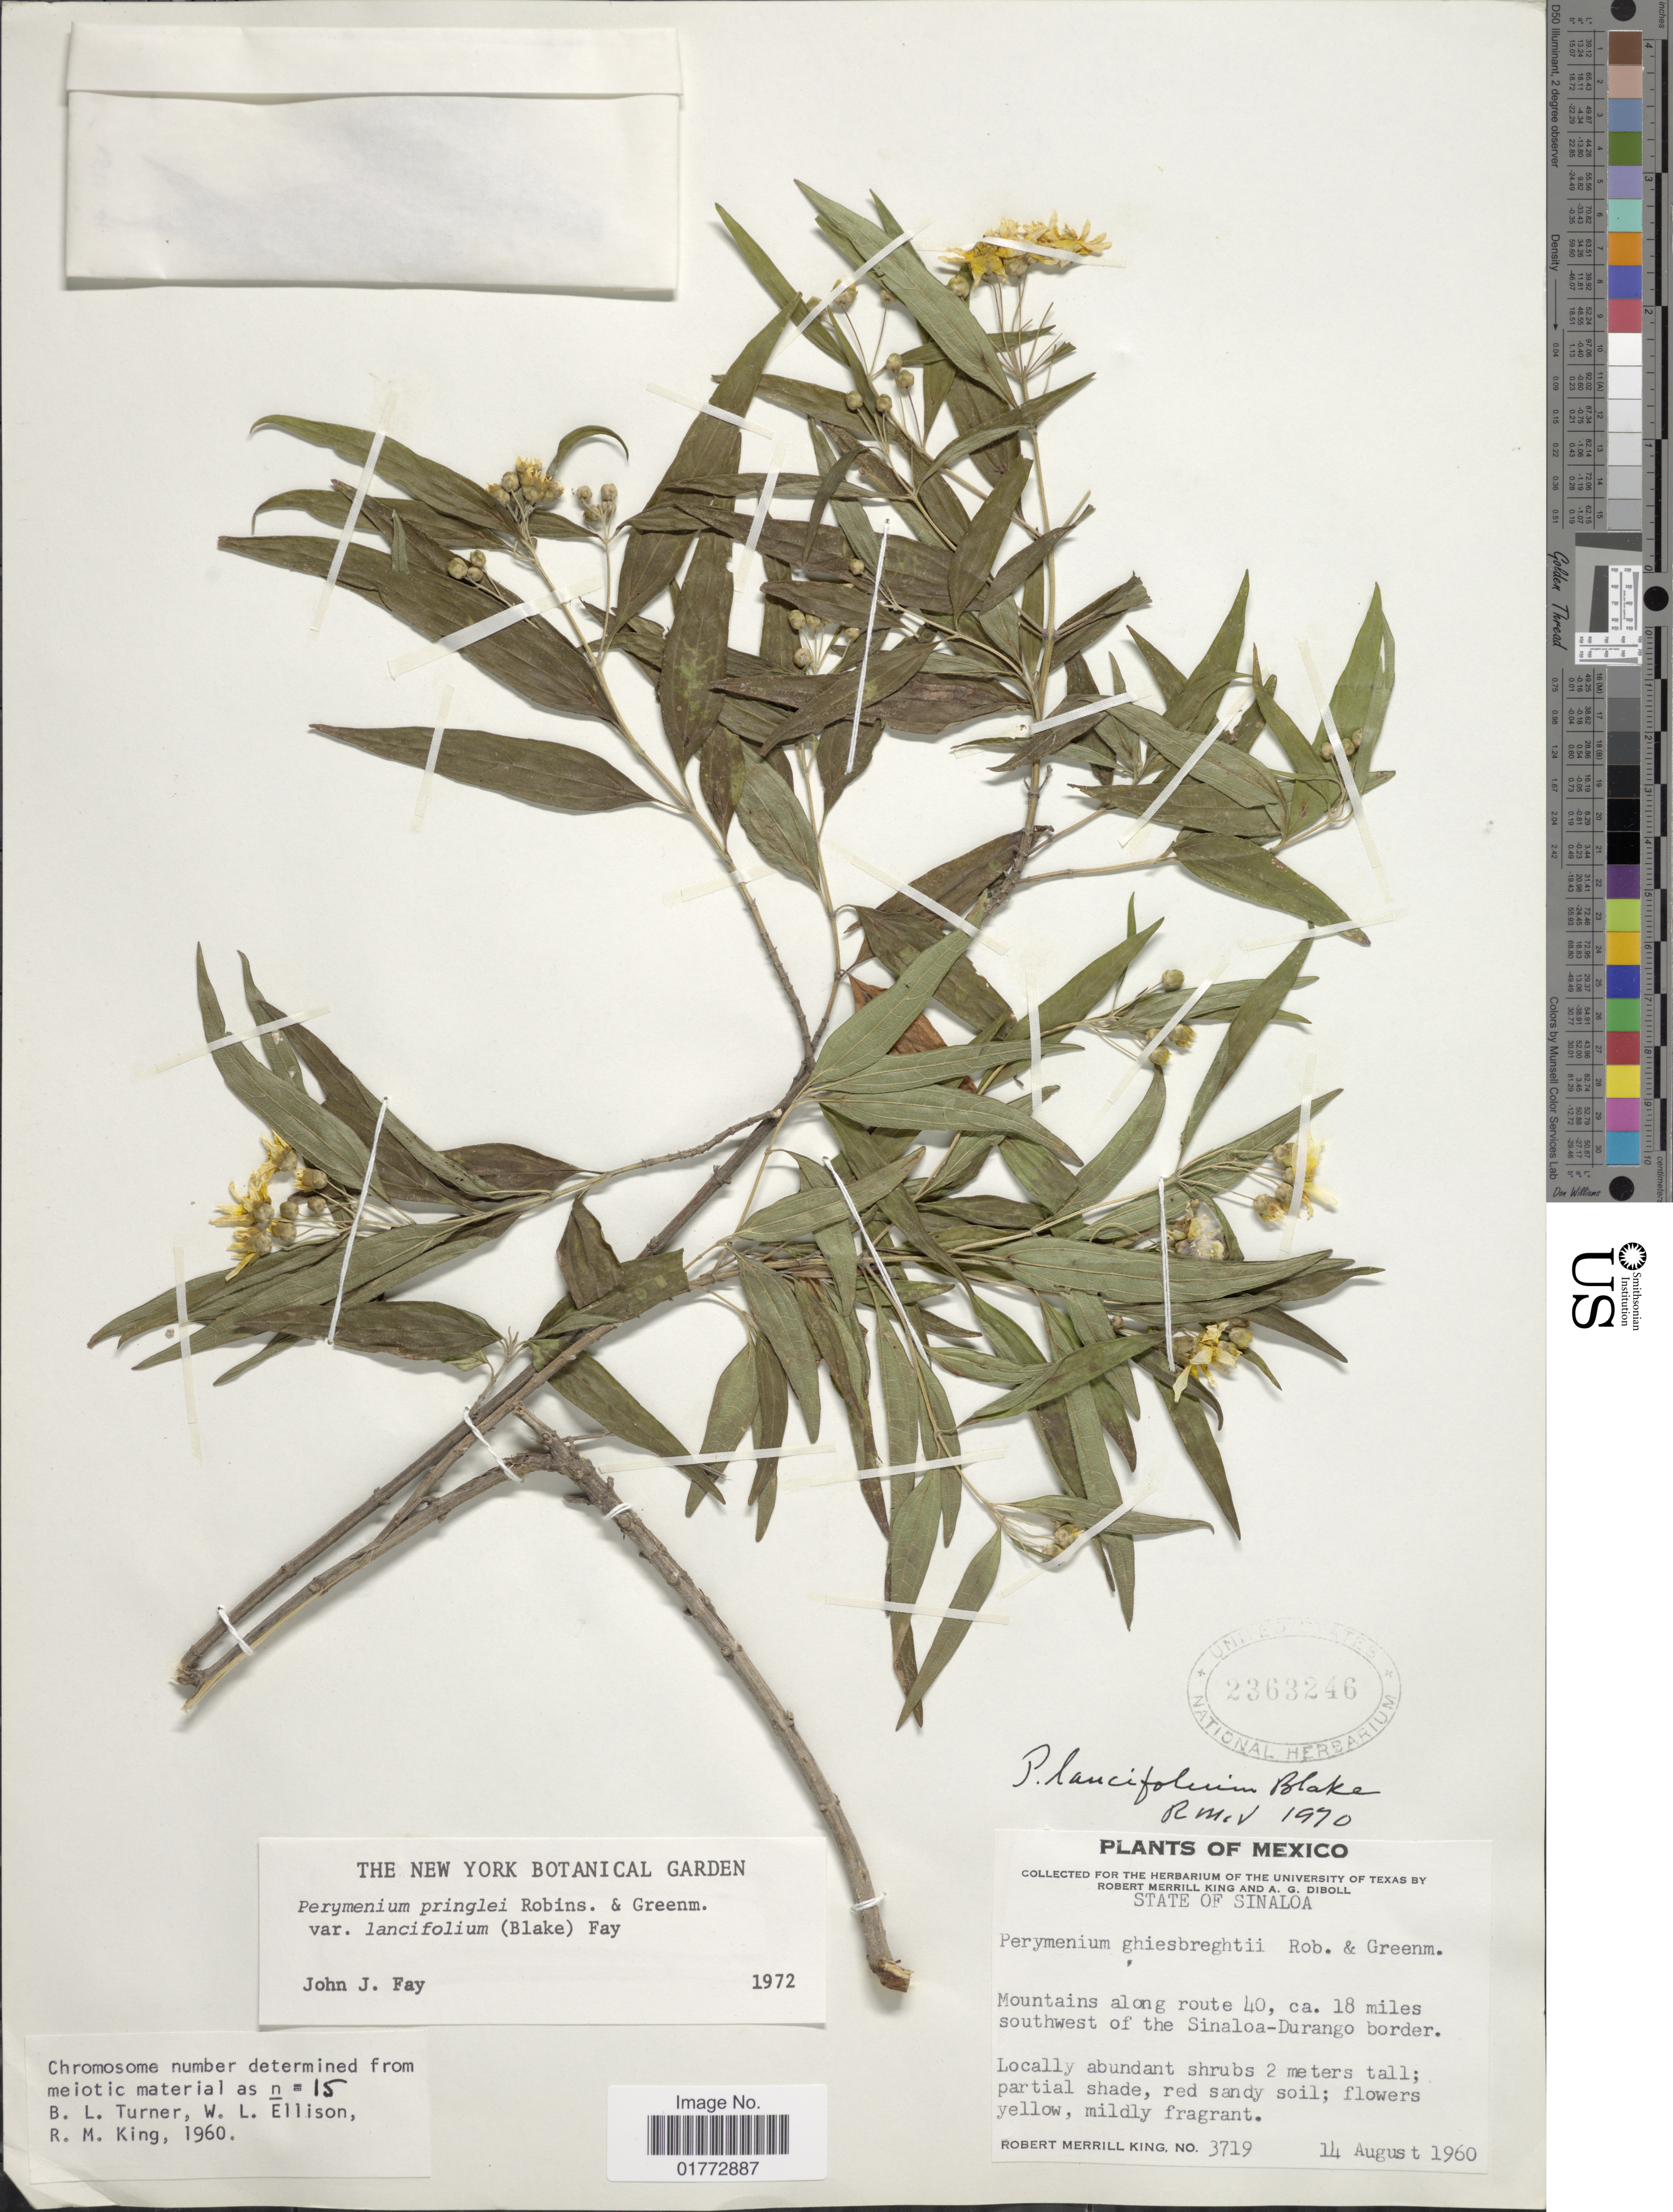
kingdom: Plantae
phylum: Tracheophyta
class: Magnoliopsida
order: Asterales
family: Asteraceae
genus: Perymenium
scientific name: Perymenium pringlei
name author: B.L. Rob. & Greenm.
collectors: R. M. King & A. Diboll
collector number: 3719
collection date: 1960-08-14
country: Mexico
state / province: Sinaloa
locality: Mountains along route 40, ca. 18 miles southwest of the Sinaloa-Durango border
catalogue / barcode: US 2363246